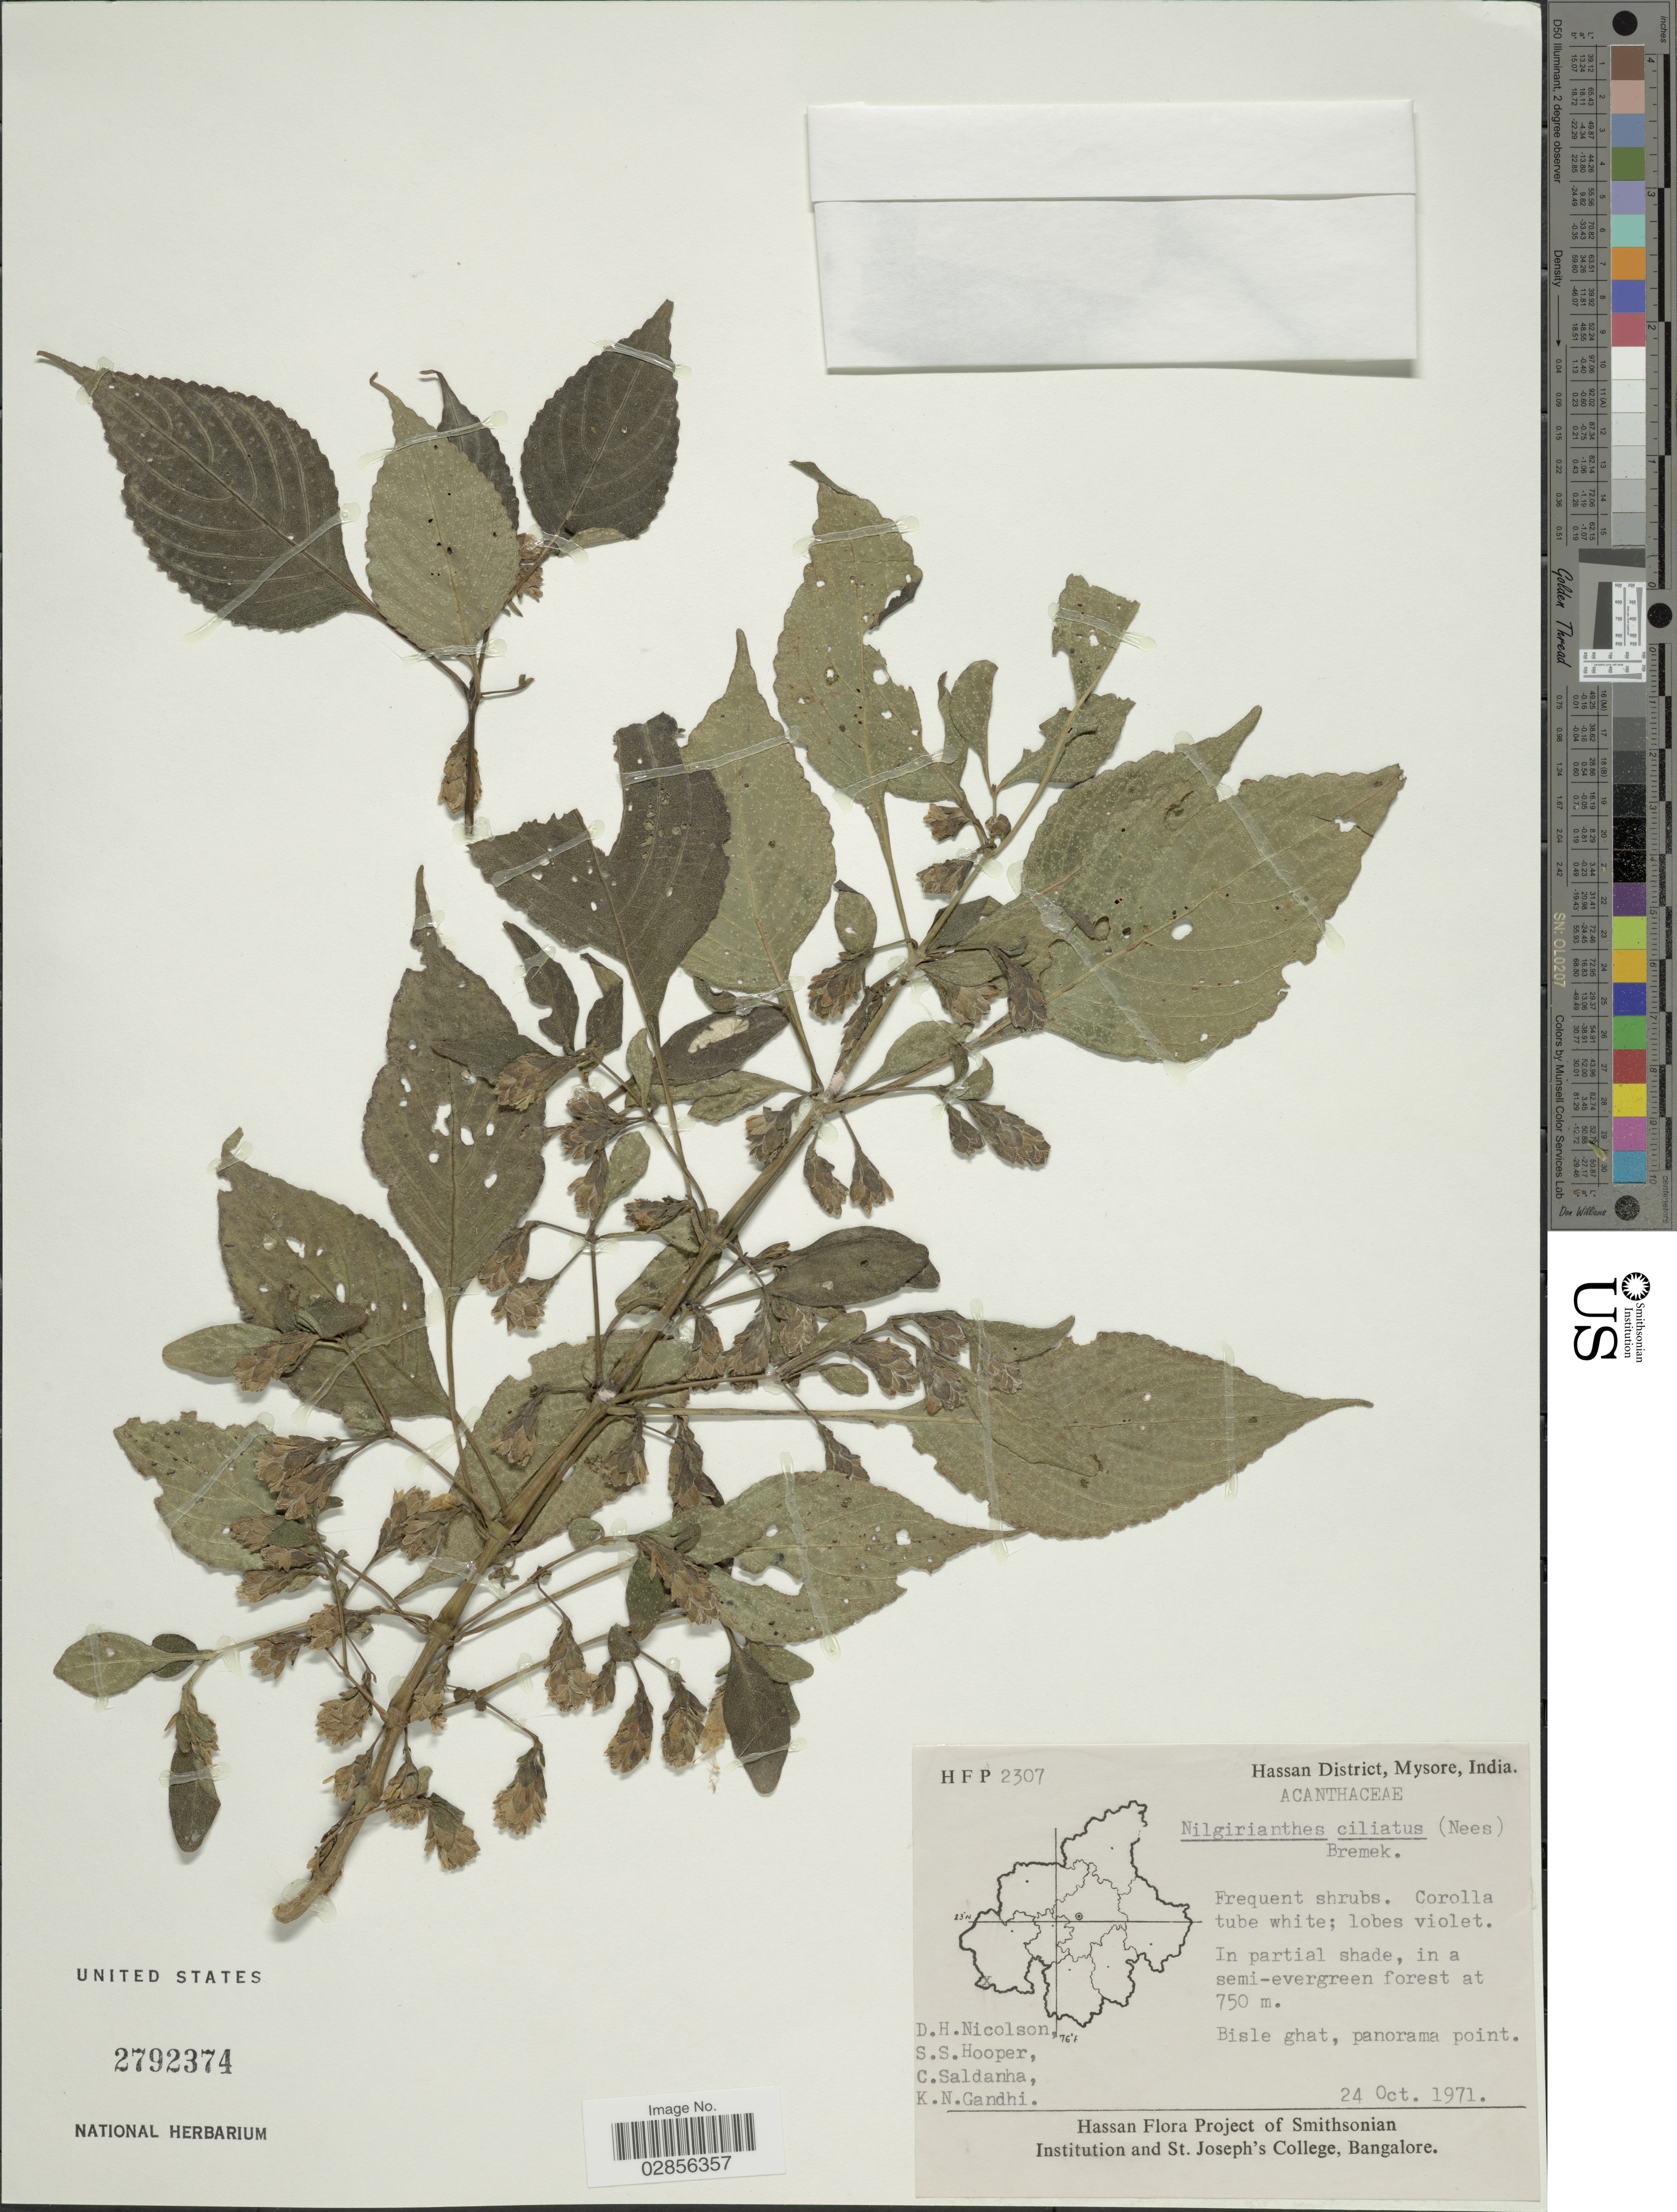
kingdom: Plantae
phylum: Tracheophyta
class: Magnoliopsida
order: Lamiales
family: Acanthaceae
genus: Strobilanthes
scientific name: Strobilanthes ciliata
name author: Nees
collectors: D. H. Nicolson, S. S. Hooper, C. Saldanha & K. N. Gandhi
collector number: HFP2307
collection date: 1971-10-24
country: India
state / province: Karnataka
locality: Hassan District, Mysore. Bisle ghat, panorama point.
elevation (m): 750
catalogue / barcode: US 2792374